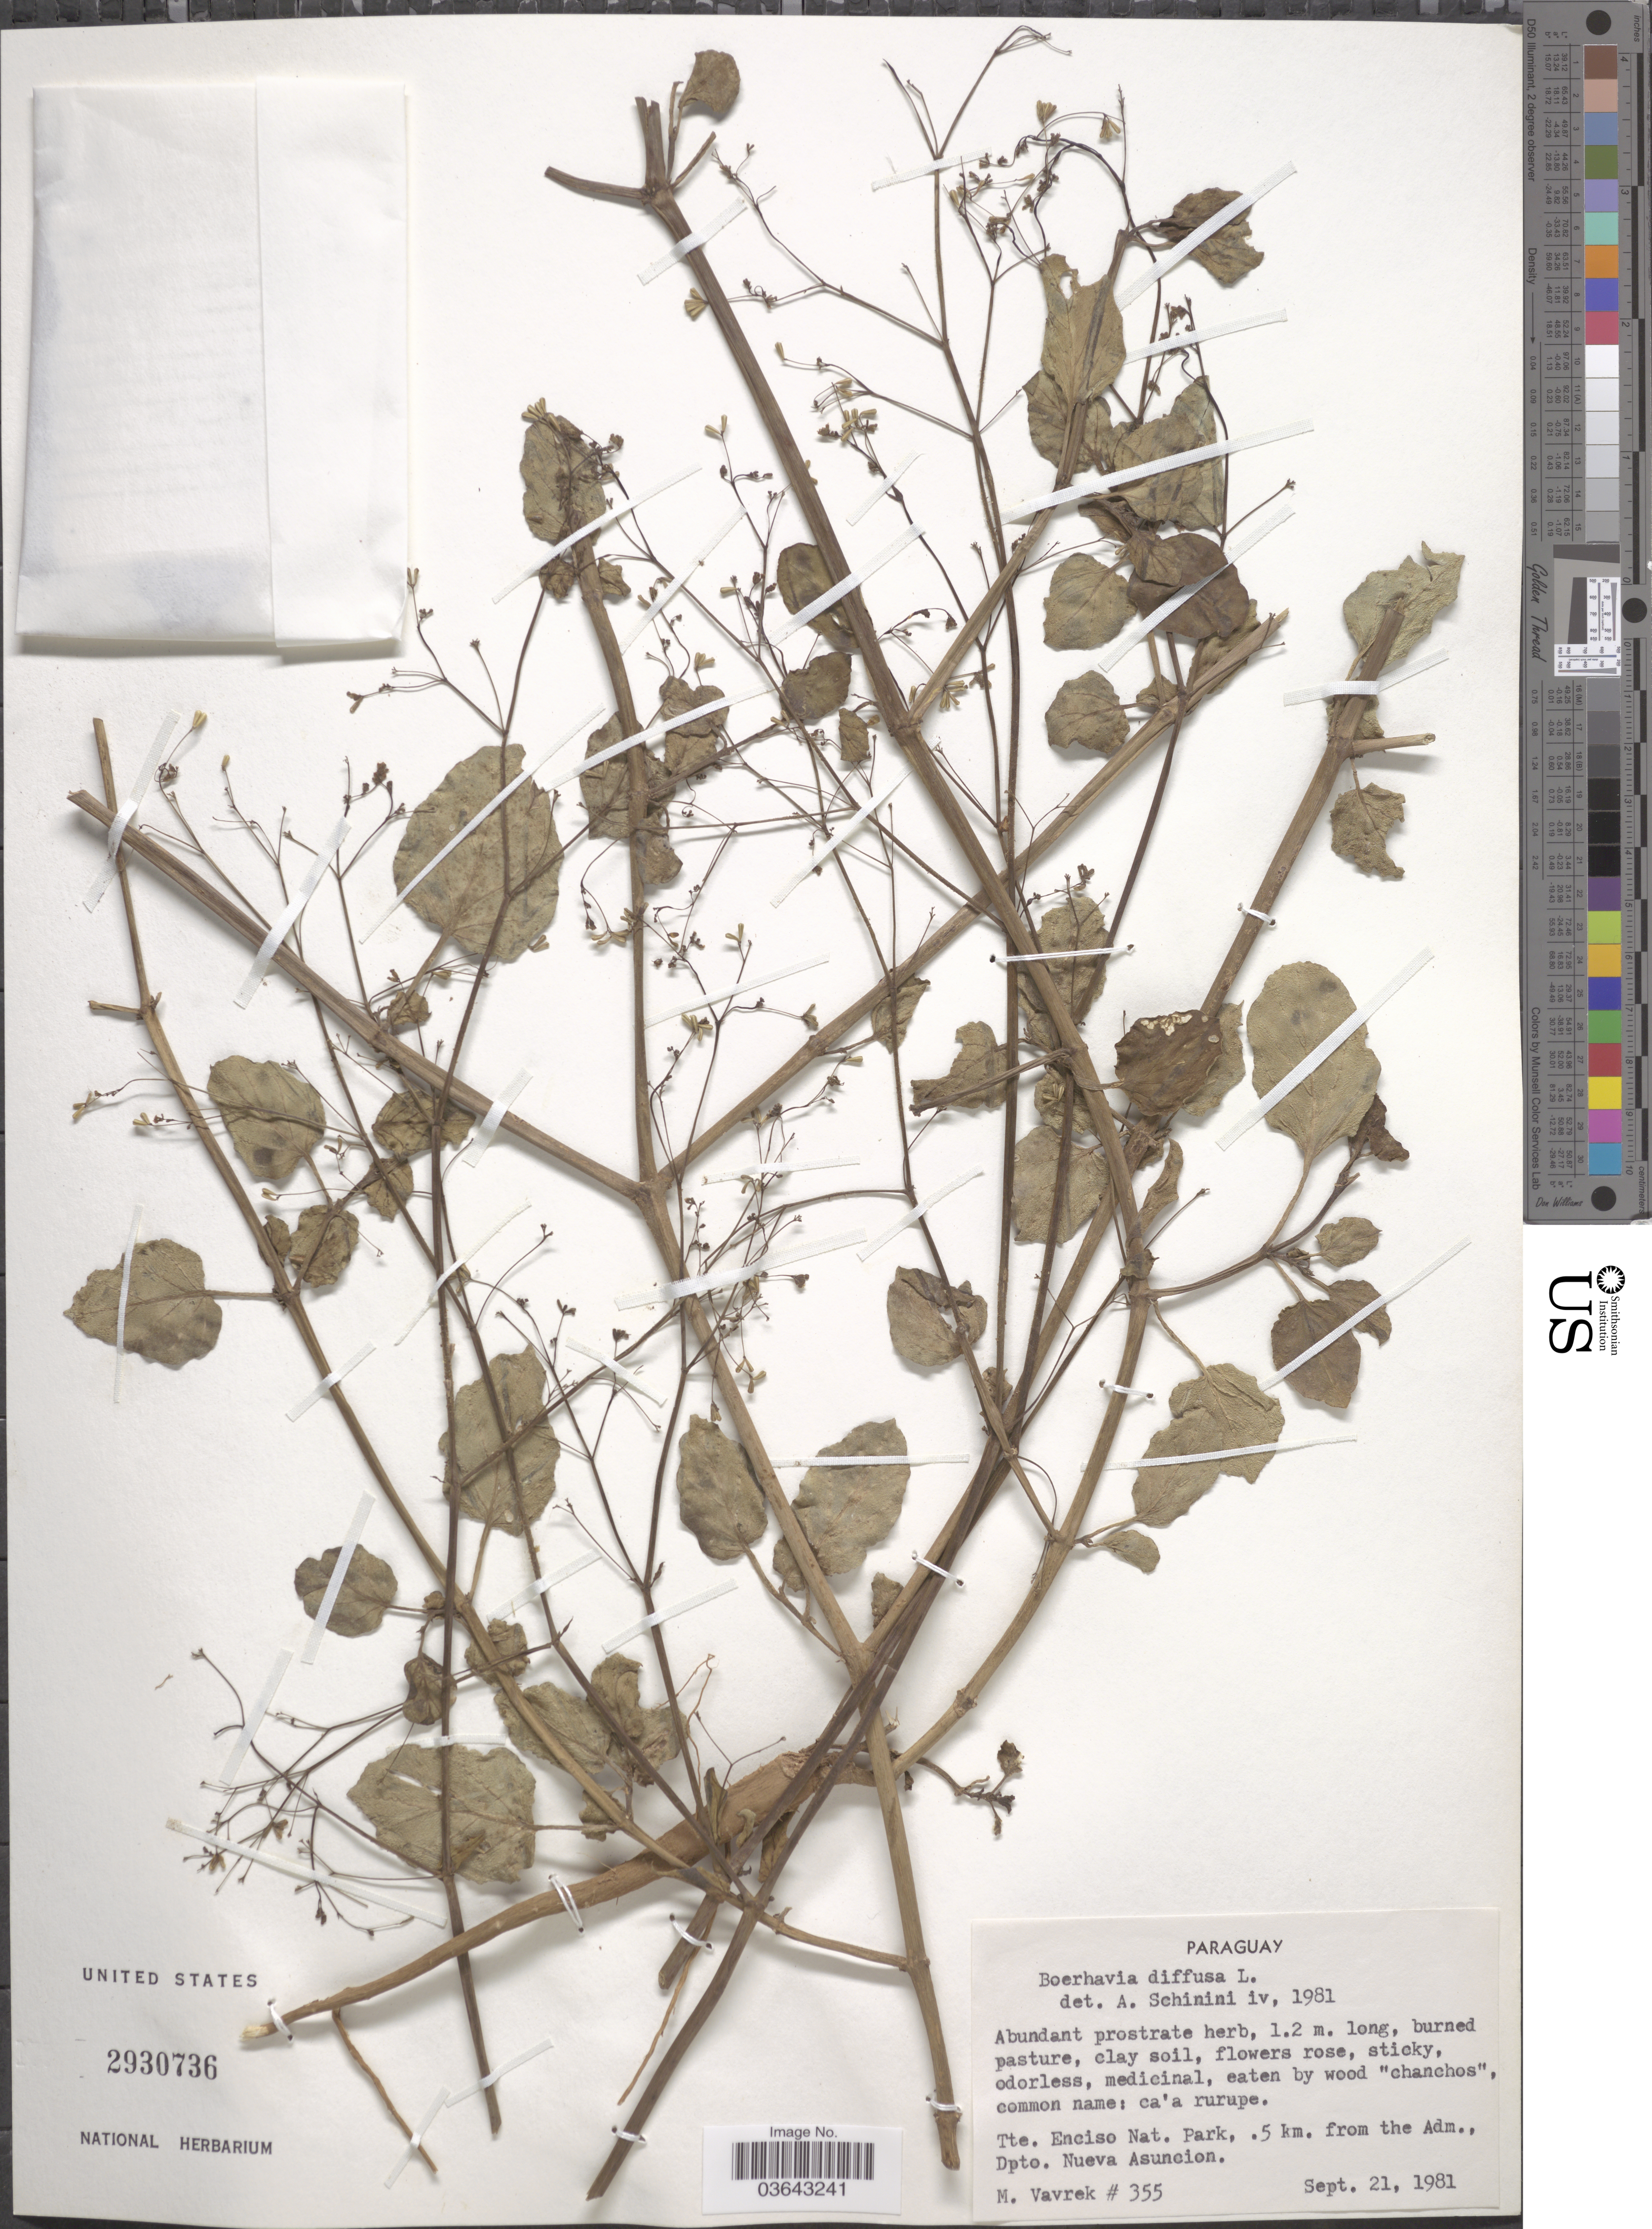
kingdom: Plantae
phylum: Tracheophyta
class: Magnoliopsida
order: Caryophyllales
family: Nyctaginaceae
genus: Boerhavia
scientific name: Boerhavia diffusa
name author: L.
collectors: M. Vavrek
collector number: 355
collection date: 1981-09-21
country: Paraguay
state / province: Asuncion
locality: Tte. Enciso Nat. Park, 5 km. from the Adm., Dpto. Nueva Asuncion.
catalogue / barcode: US 2930736